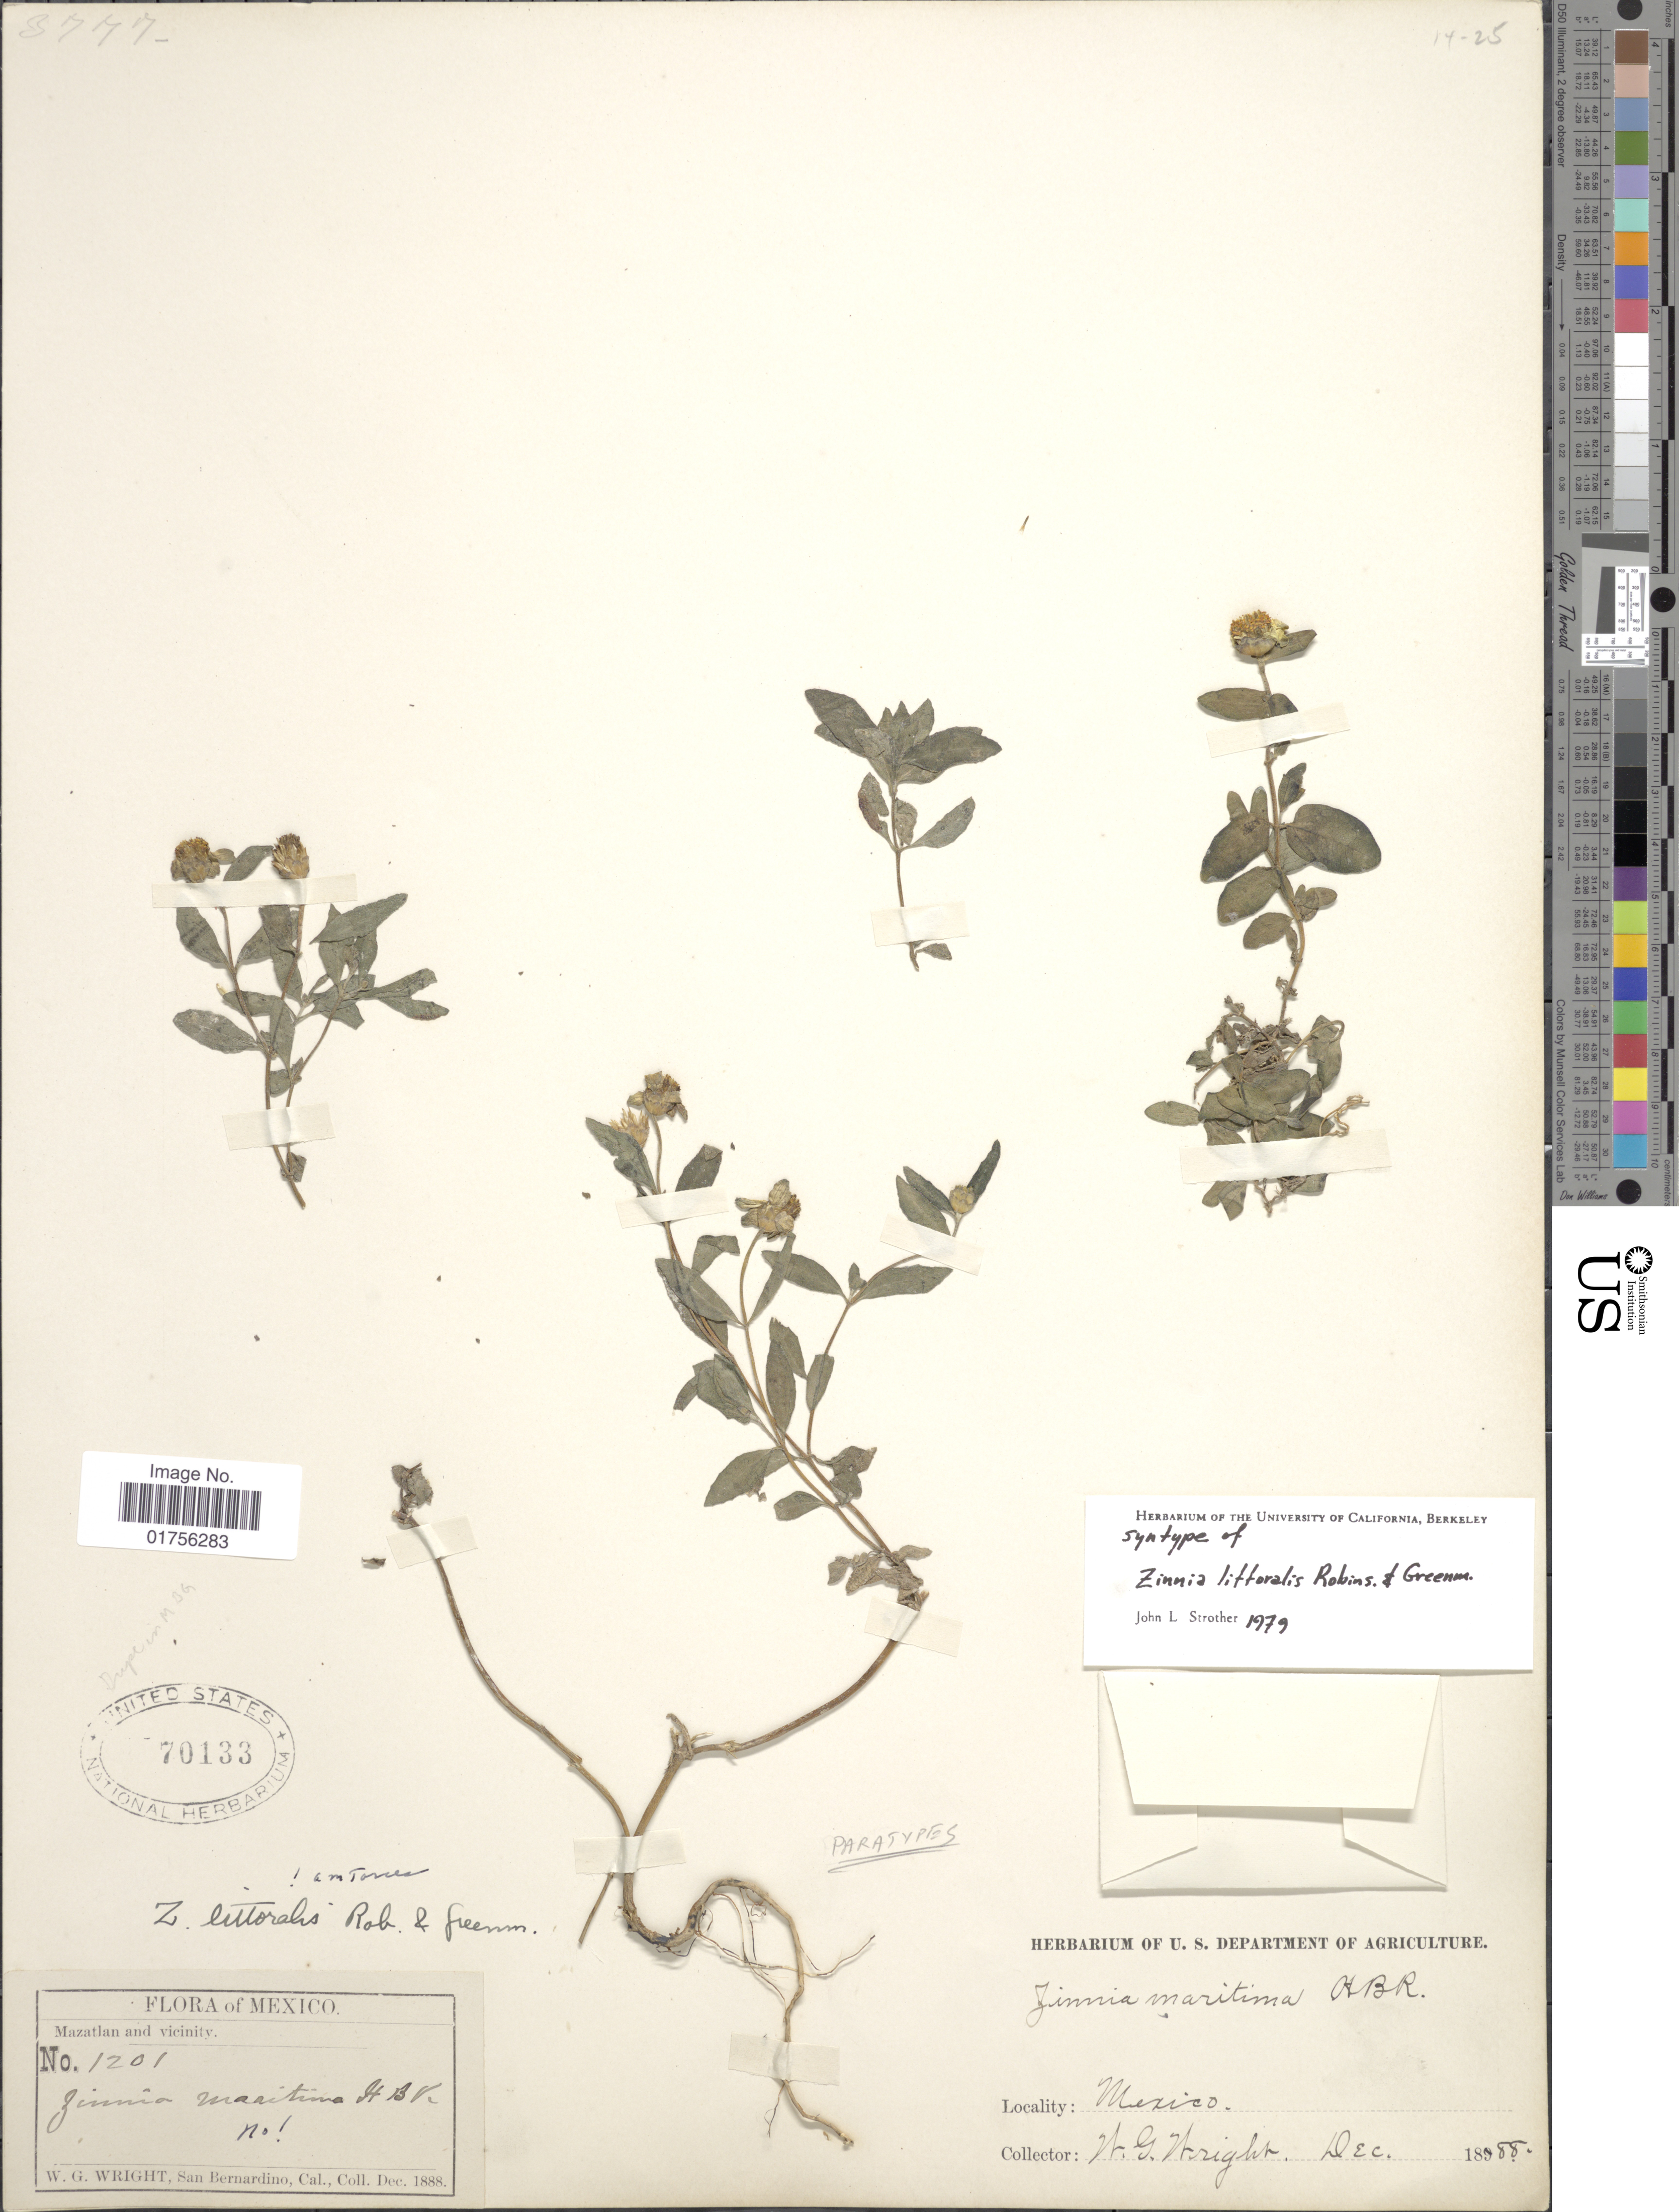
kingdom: Plantae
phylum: Tracheophyta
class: Magnoliopsida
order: Asterales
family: Asteraceae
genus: Zinnia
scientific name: Zinnia littoralis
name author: B.L. Rob. & Greenm.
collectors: W. G. Wright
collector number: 1201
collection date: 1888-12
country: Mexico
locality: Mazatlan and vicinity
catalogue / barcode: US 70133